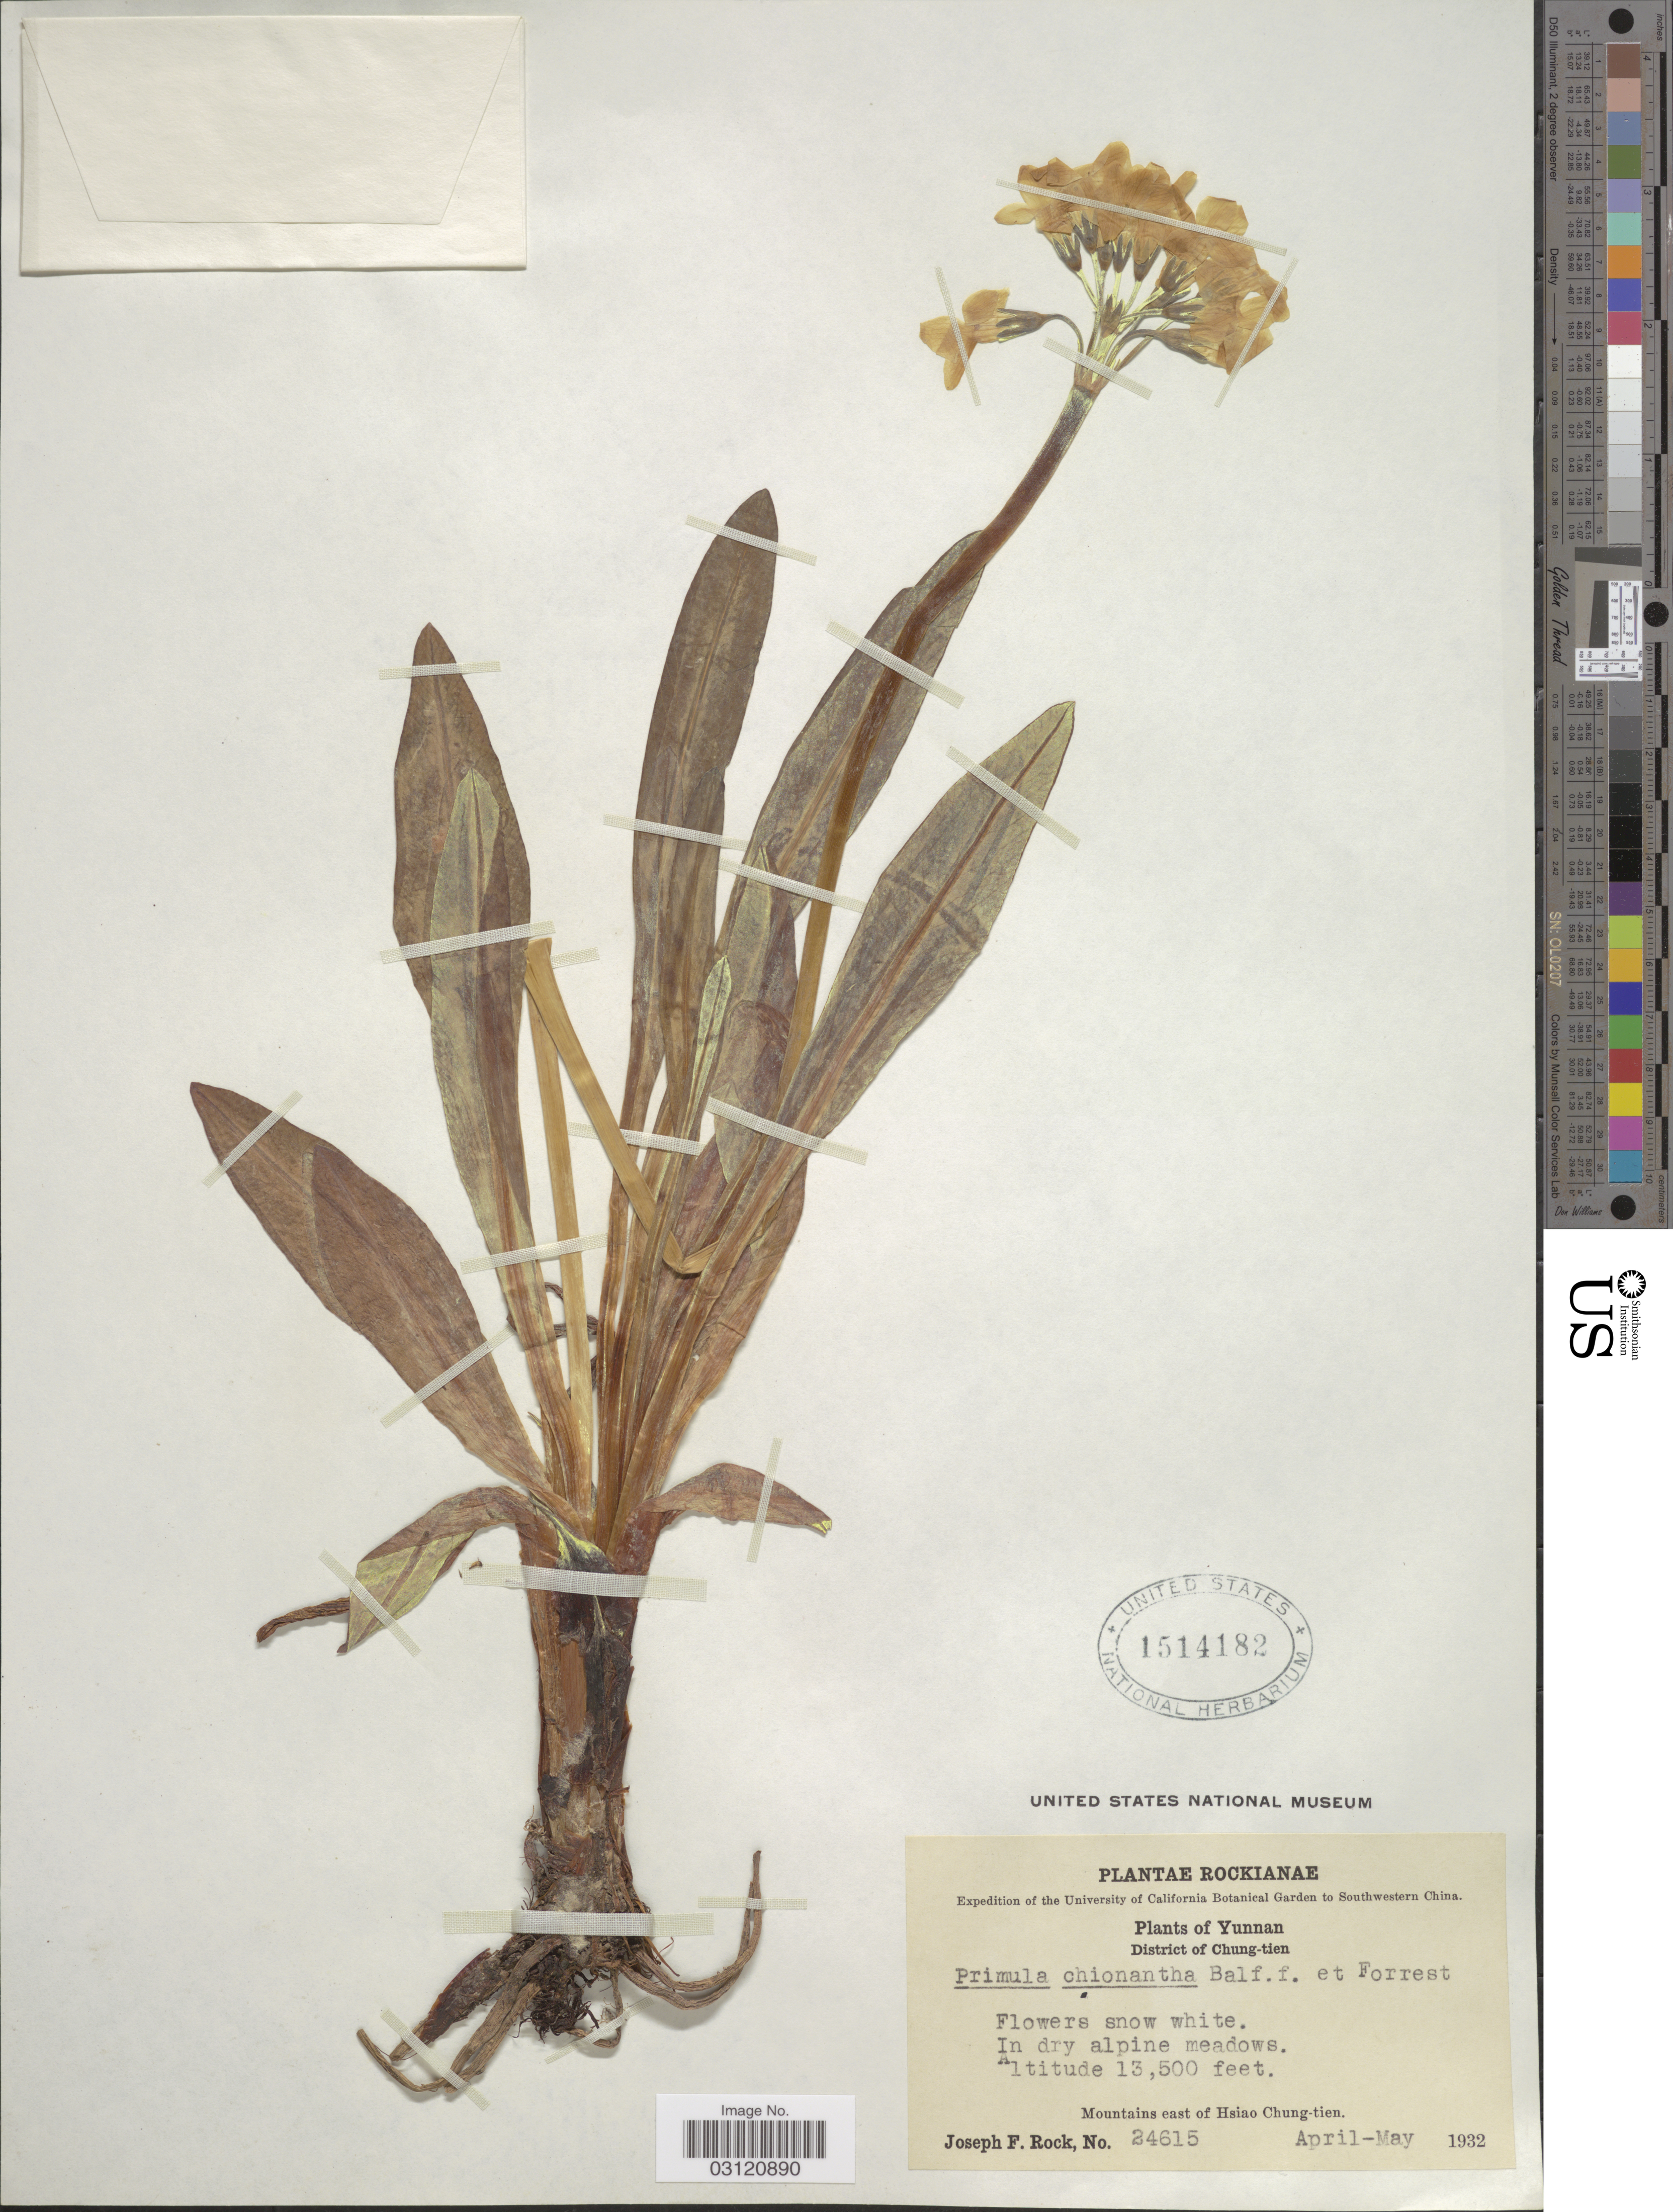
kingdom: Plantae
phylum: Tracheophyta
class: Magnoliopsida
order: Ericales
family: Primulaceae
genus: Primula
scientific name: Primula chionantha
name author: Balf. f. & Forrest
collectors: J. F. Rock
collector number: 24615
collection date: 1932-04/1932-05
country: China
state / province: Yunnan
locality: Southwestern China. Districts of Chung-tien. Mountains east of Hsiao Chung-tien.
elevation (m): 4115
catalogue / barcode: US 1514182